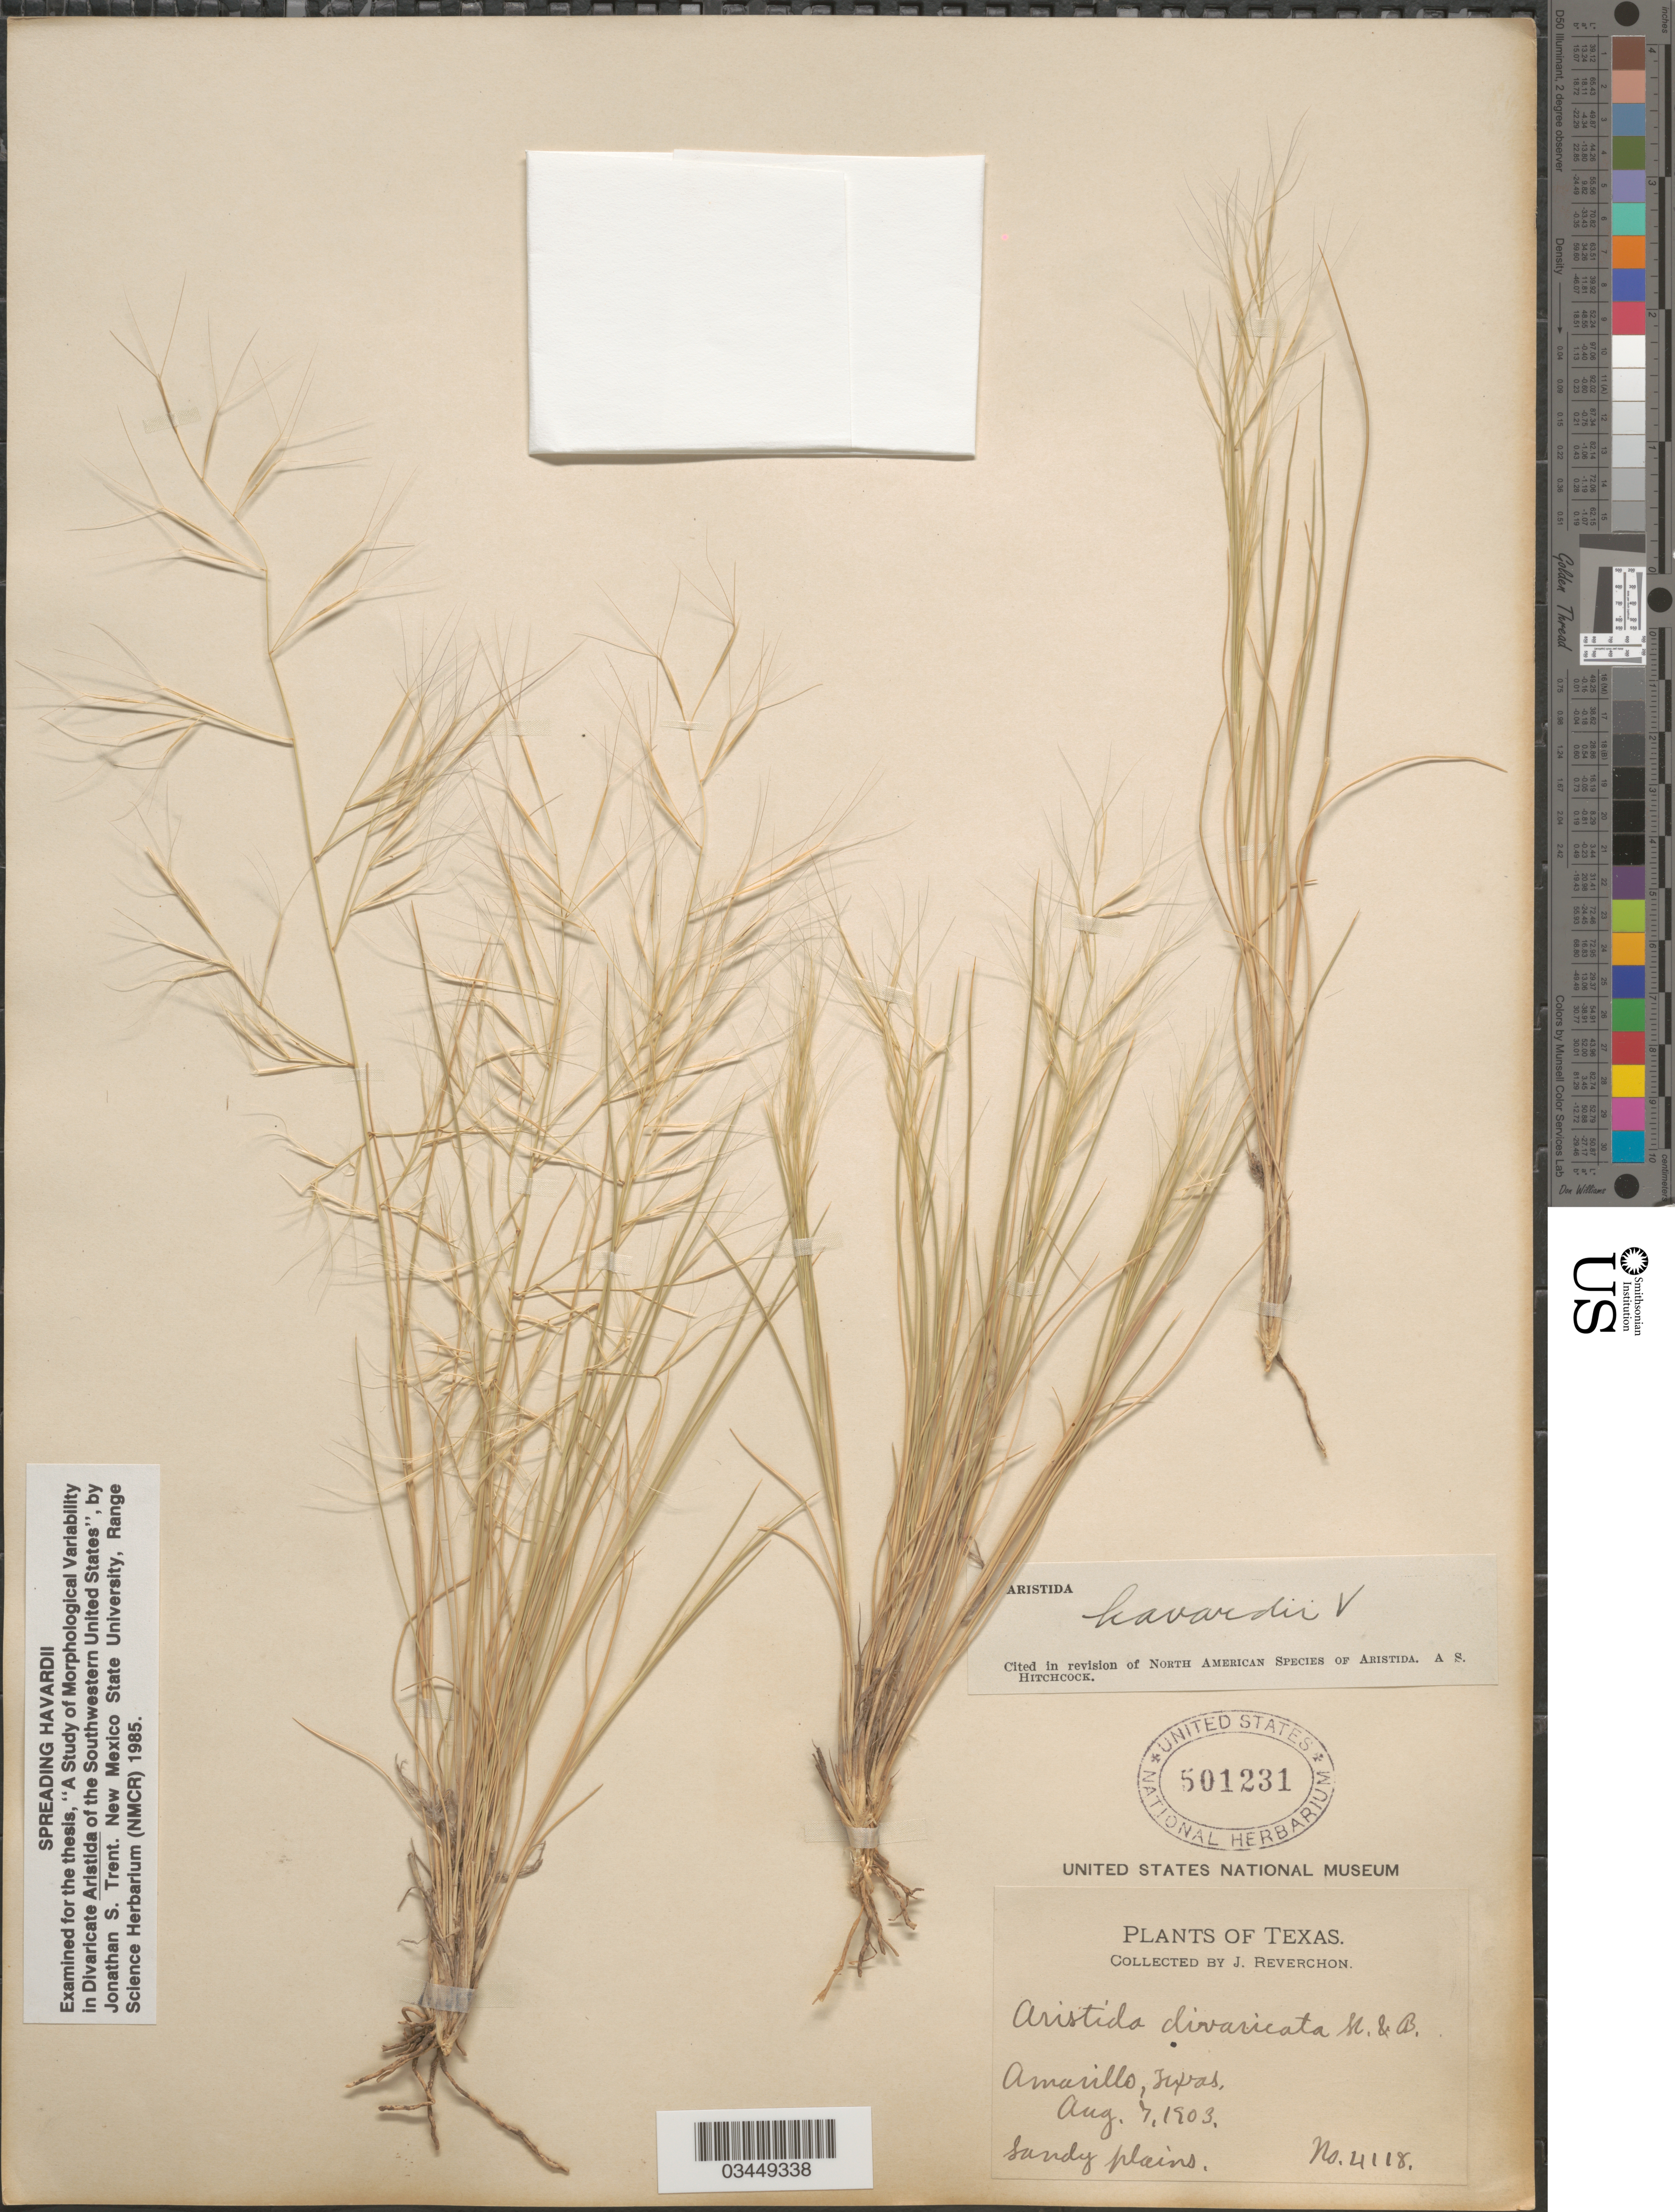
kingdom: Plantae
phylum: Tracheophyta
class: Liliopsida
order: Poales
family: Poaceae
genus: Aristida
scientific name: Aristida havardii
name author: Vasey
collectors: J. Reverchon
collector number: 4118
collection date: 1903-08-07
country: United States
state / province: Texas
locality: Amarillo. Sandy plains.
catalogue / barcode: US 501231